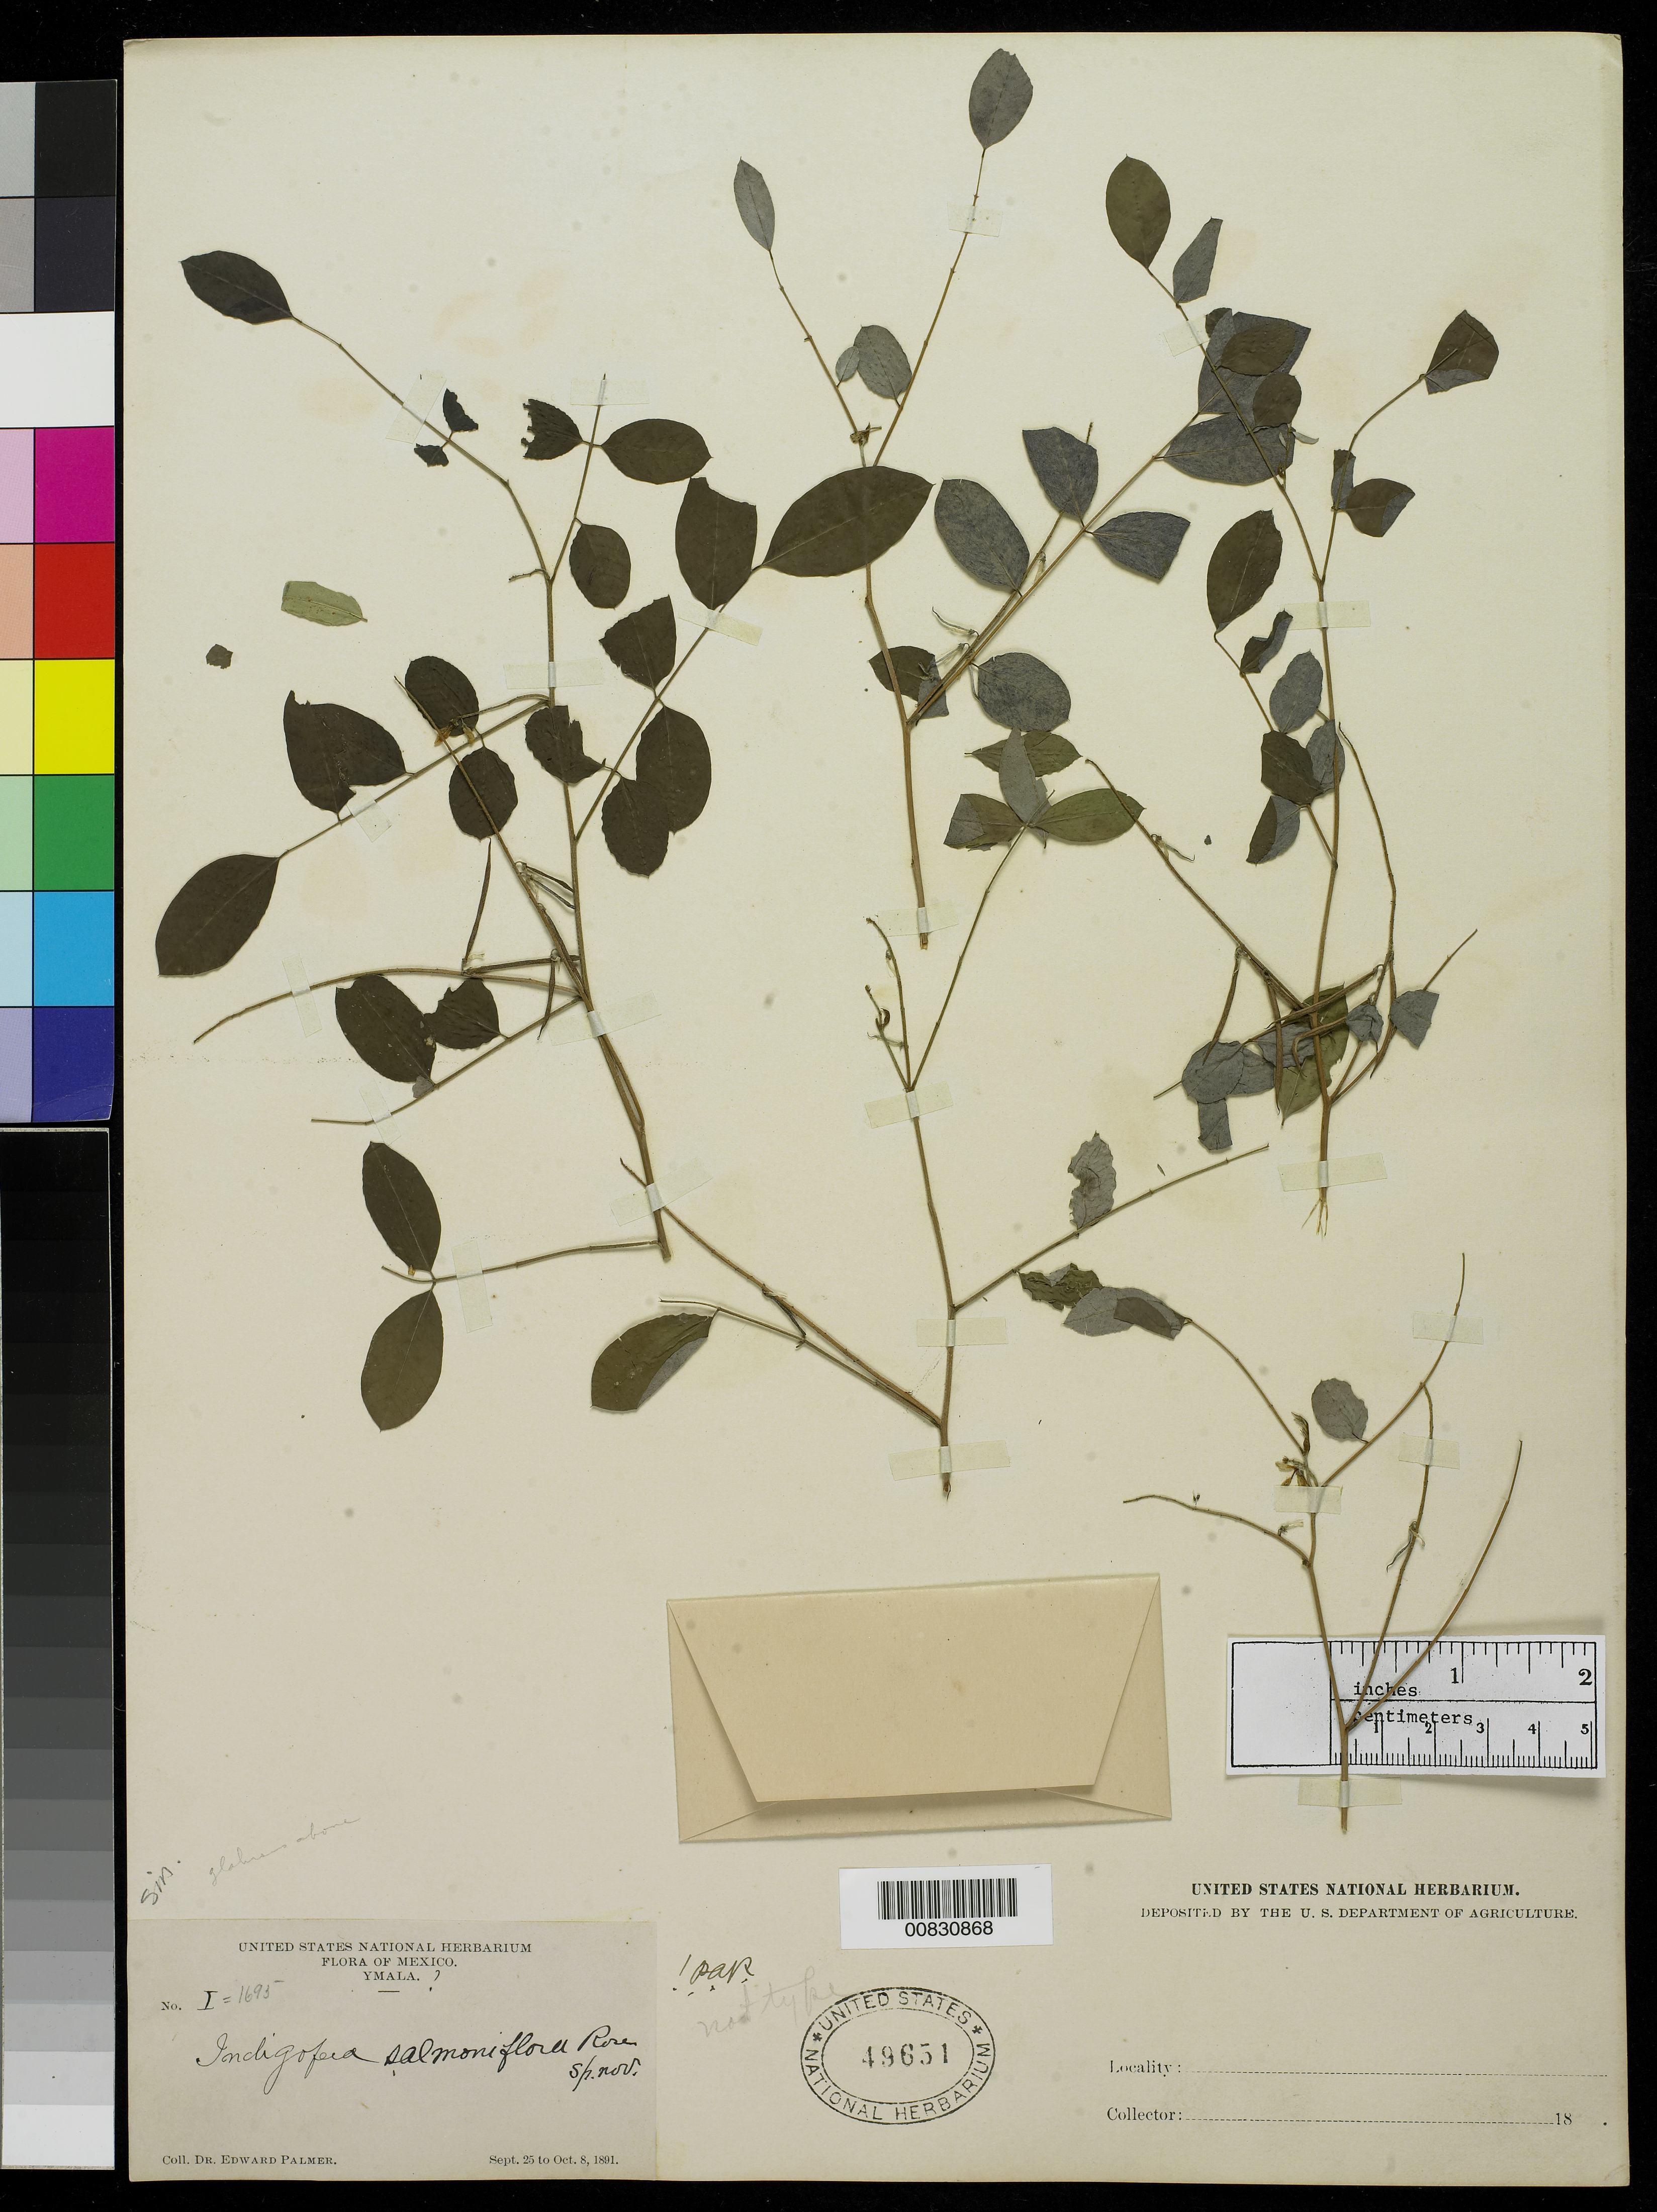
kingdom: Plantae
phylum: Tracheophyta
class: Magnoliopsida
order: Fabales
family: Fabaceae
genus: Indigofera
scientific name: Indigofera salmoniflora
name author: Rose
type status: Syntype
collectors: E. Palmer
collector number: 1695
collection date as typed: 25 Sep 1891 to 08 Oct 1891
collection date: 1891-09-25/1891-10-08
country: Mexico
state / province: Sinaloa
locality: I. Ymala, Sinaloa.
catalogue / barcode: US 49651